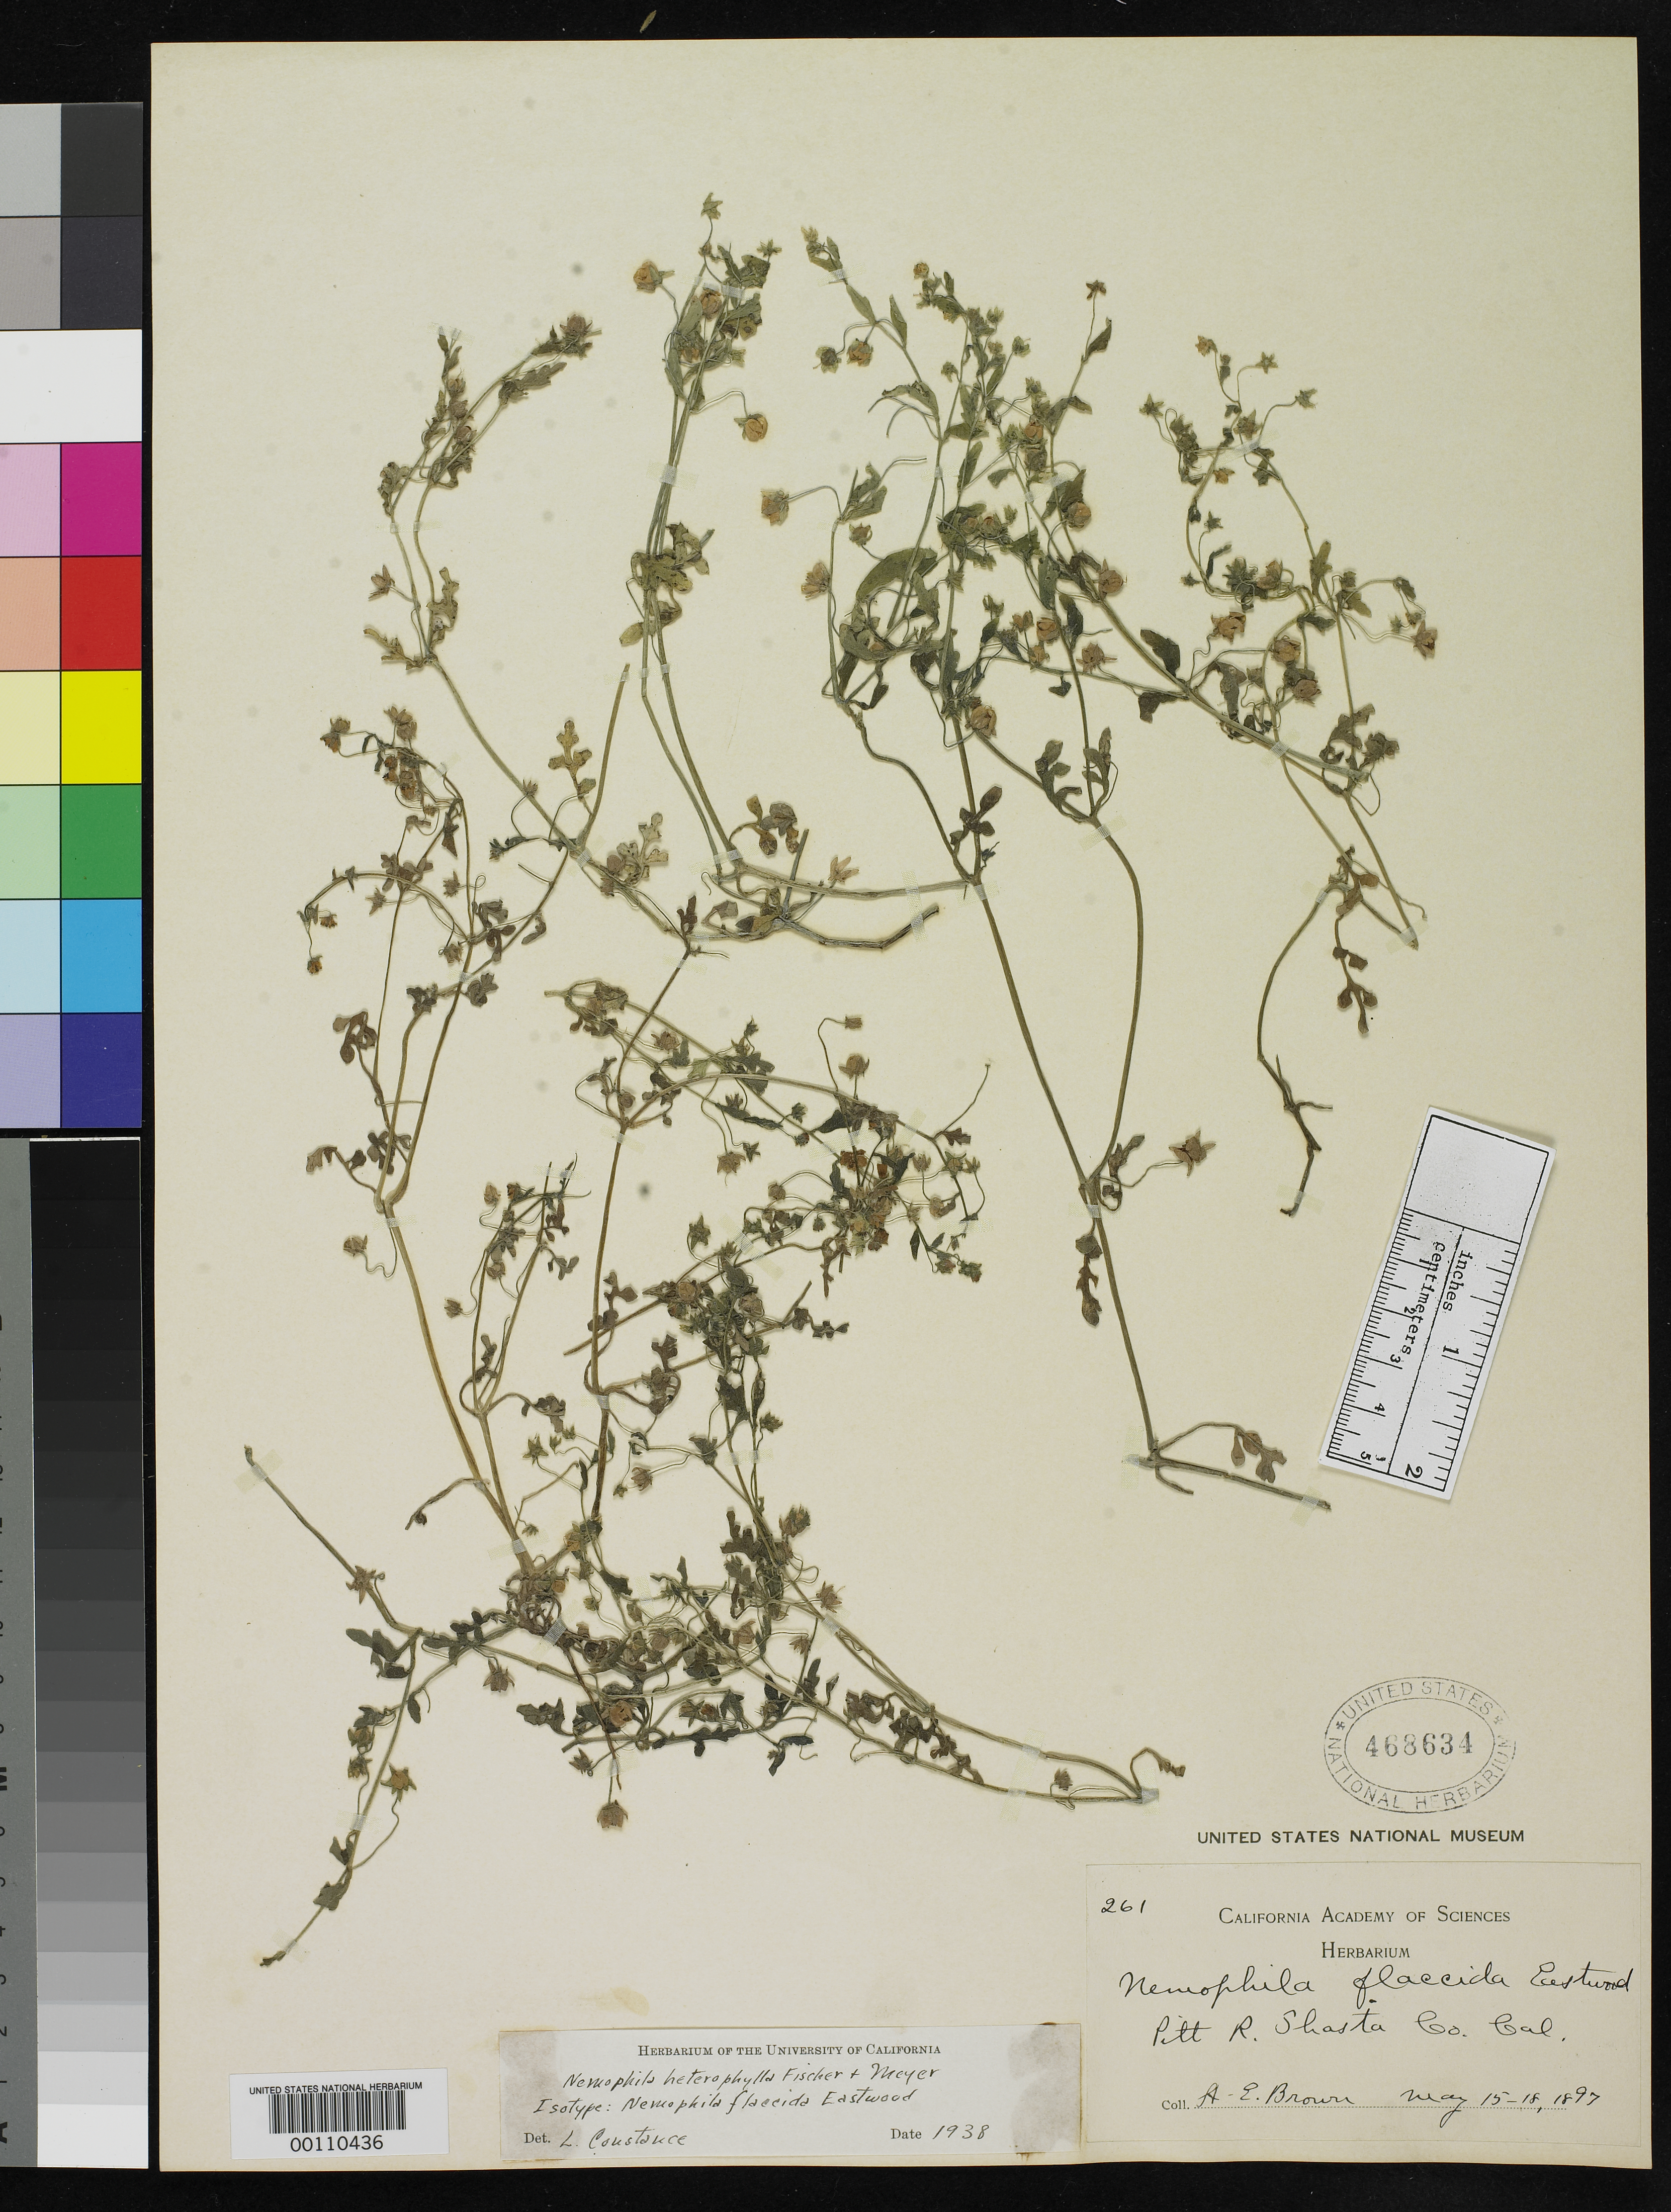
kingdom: Plantae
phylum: Tracheophyta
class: Magnoliopsida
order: Boraginales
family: Hydrophyllaceae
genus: Nemophila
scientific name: Nemophila flaccida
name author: Eastw.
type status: Isotype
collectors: H. E. Brown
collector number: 261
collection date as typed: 15 May 1897 to 18 May 1897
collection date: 1897-05-15/1897-05-18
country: United States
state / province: California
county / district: Shasta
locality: Near Pitt River.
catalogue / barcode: US 468634